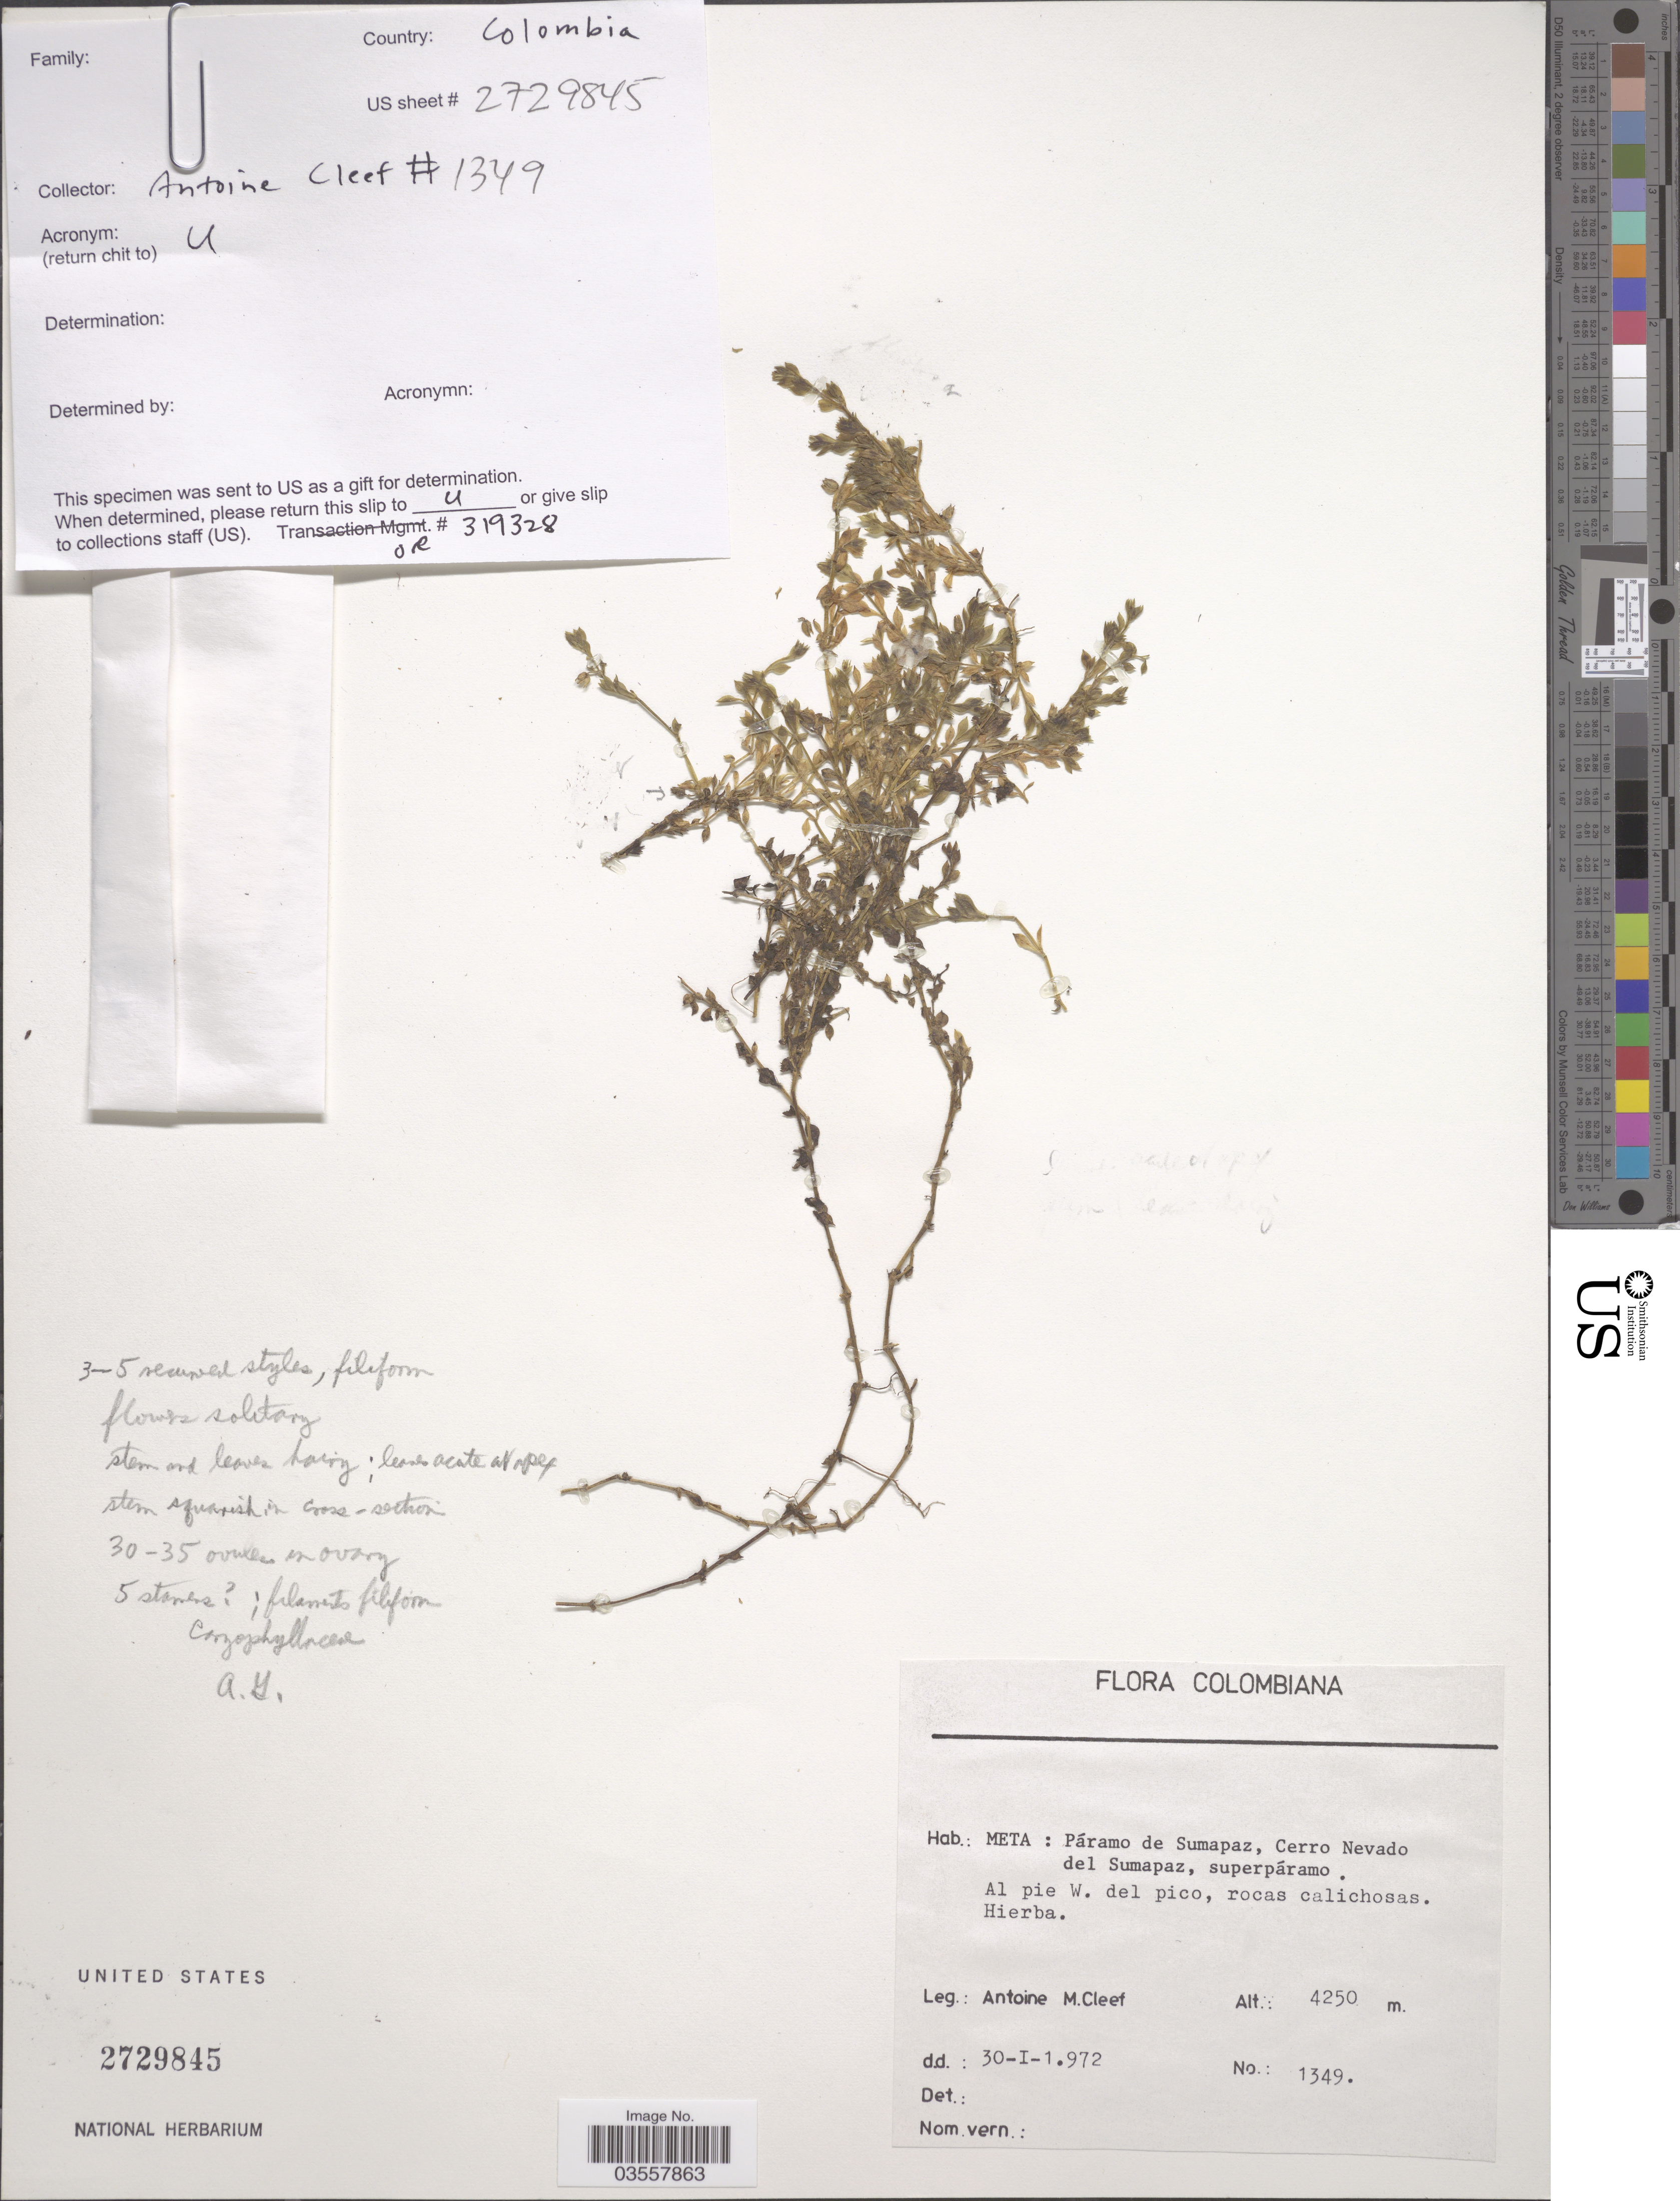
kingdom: Plantae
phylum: Tracheophyta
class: Magnoliopsida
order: Caryophyllales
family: Caryophyllaceae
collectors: A. M. Cleef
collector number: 1349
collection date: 1972-01-30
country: Colombia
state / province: Meta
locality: Páramo de Sumapaz, Cerro Nevado del Sumapaz, superpáramo. Al pie W. del pico, rocas calichosas.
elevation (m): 4250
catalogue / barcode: US 2729845